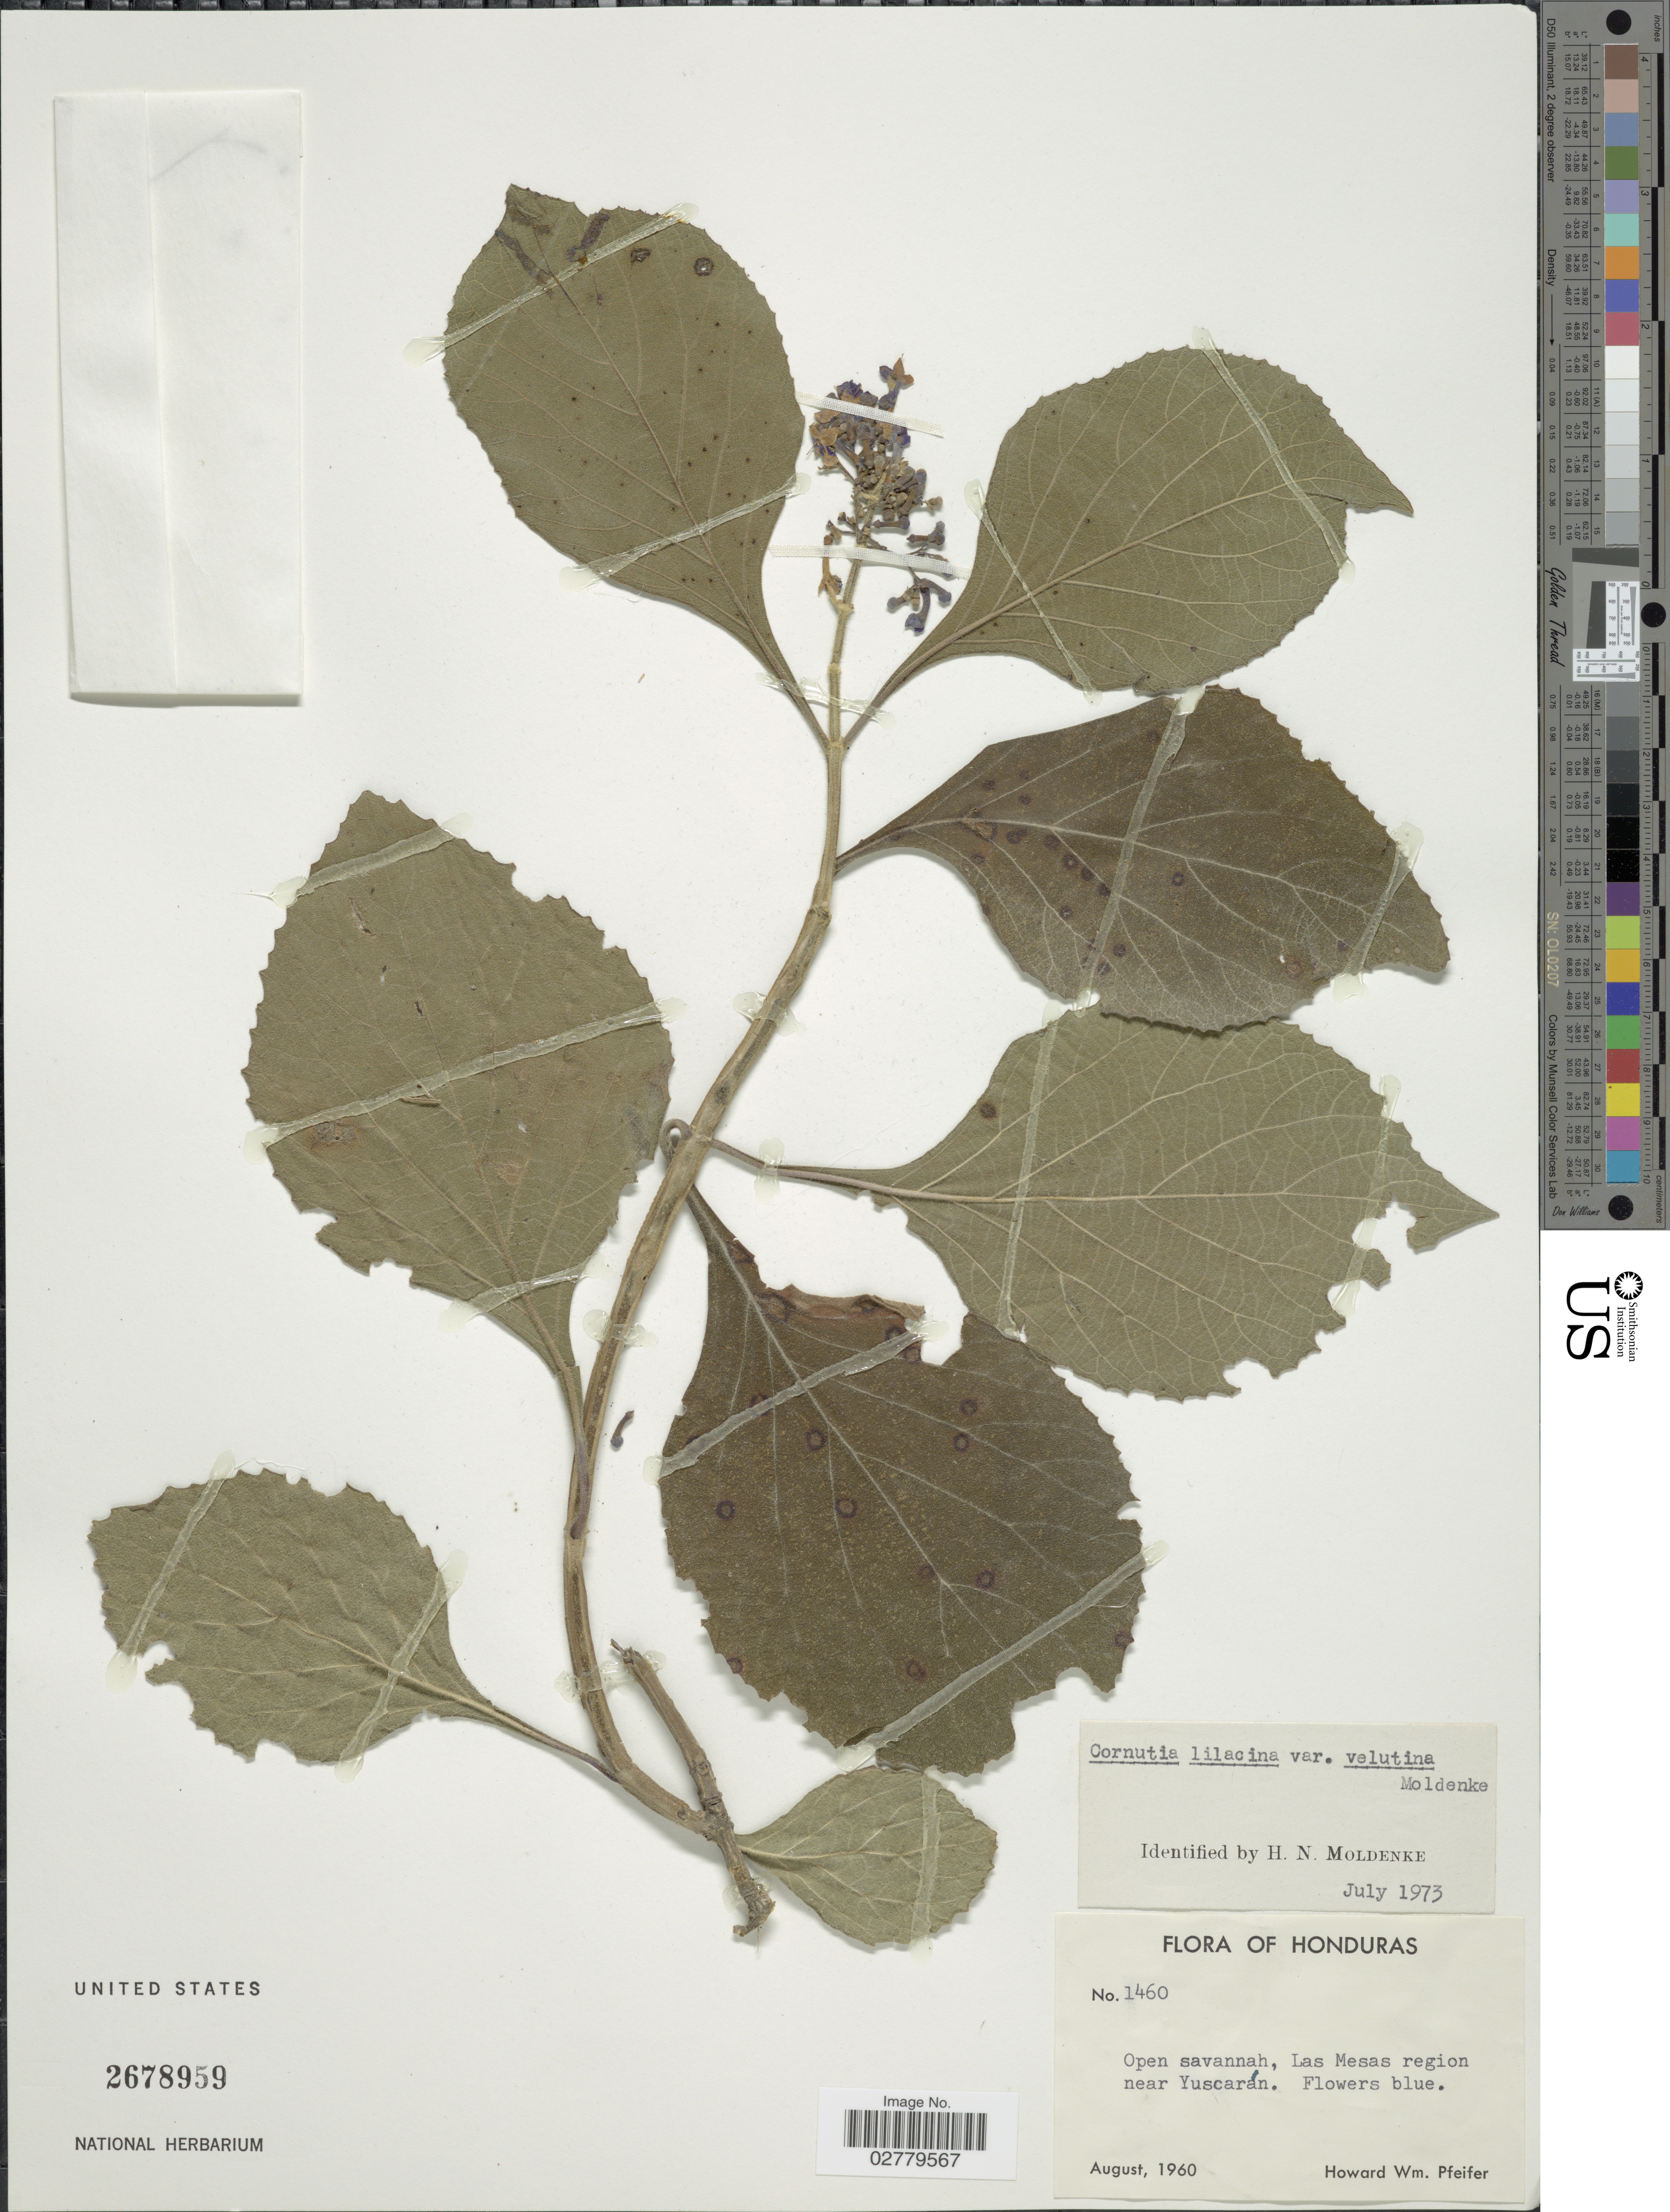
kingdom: Plantae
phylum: Tracheophyta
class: Magnoliopsida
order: Lamiales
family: Lamiaceae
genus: Cornutia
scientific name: Cornutia lilacina var. velutina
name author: Moldenke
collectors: H. W. Pfeifer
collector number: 1460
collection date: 1960-08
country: Honduras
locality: Las Mesas region near Yuscarán.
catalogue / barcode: US 2678959